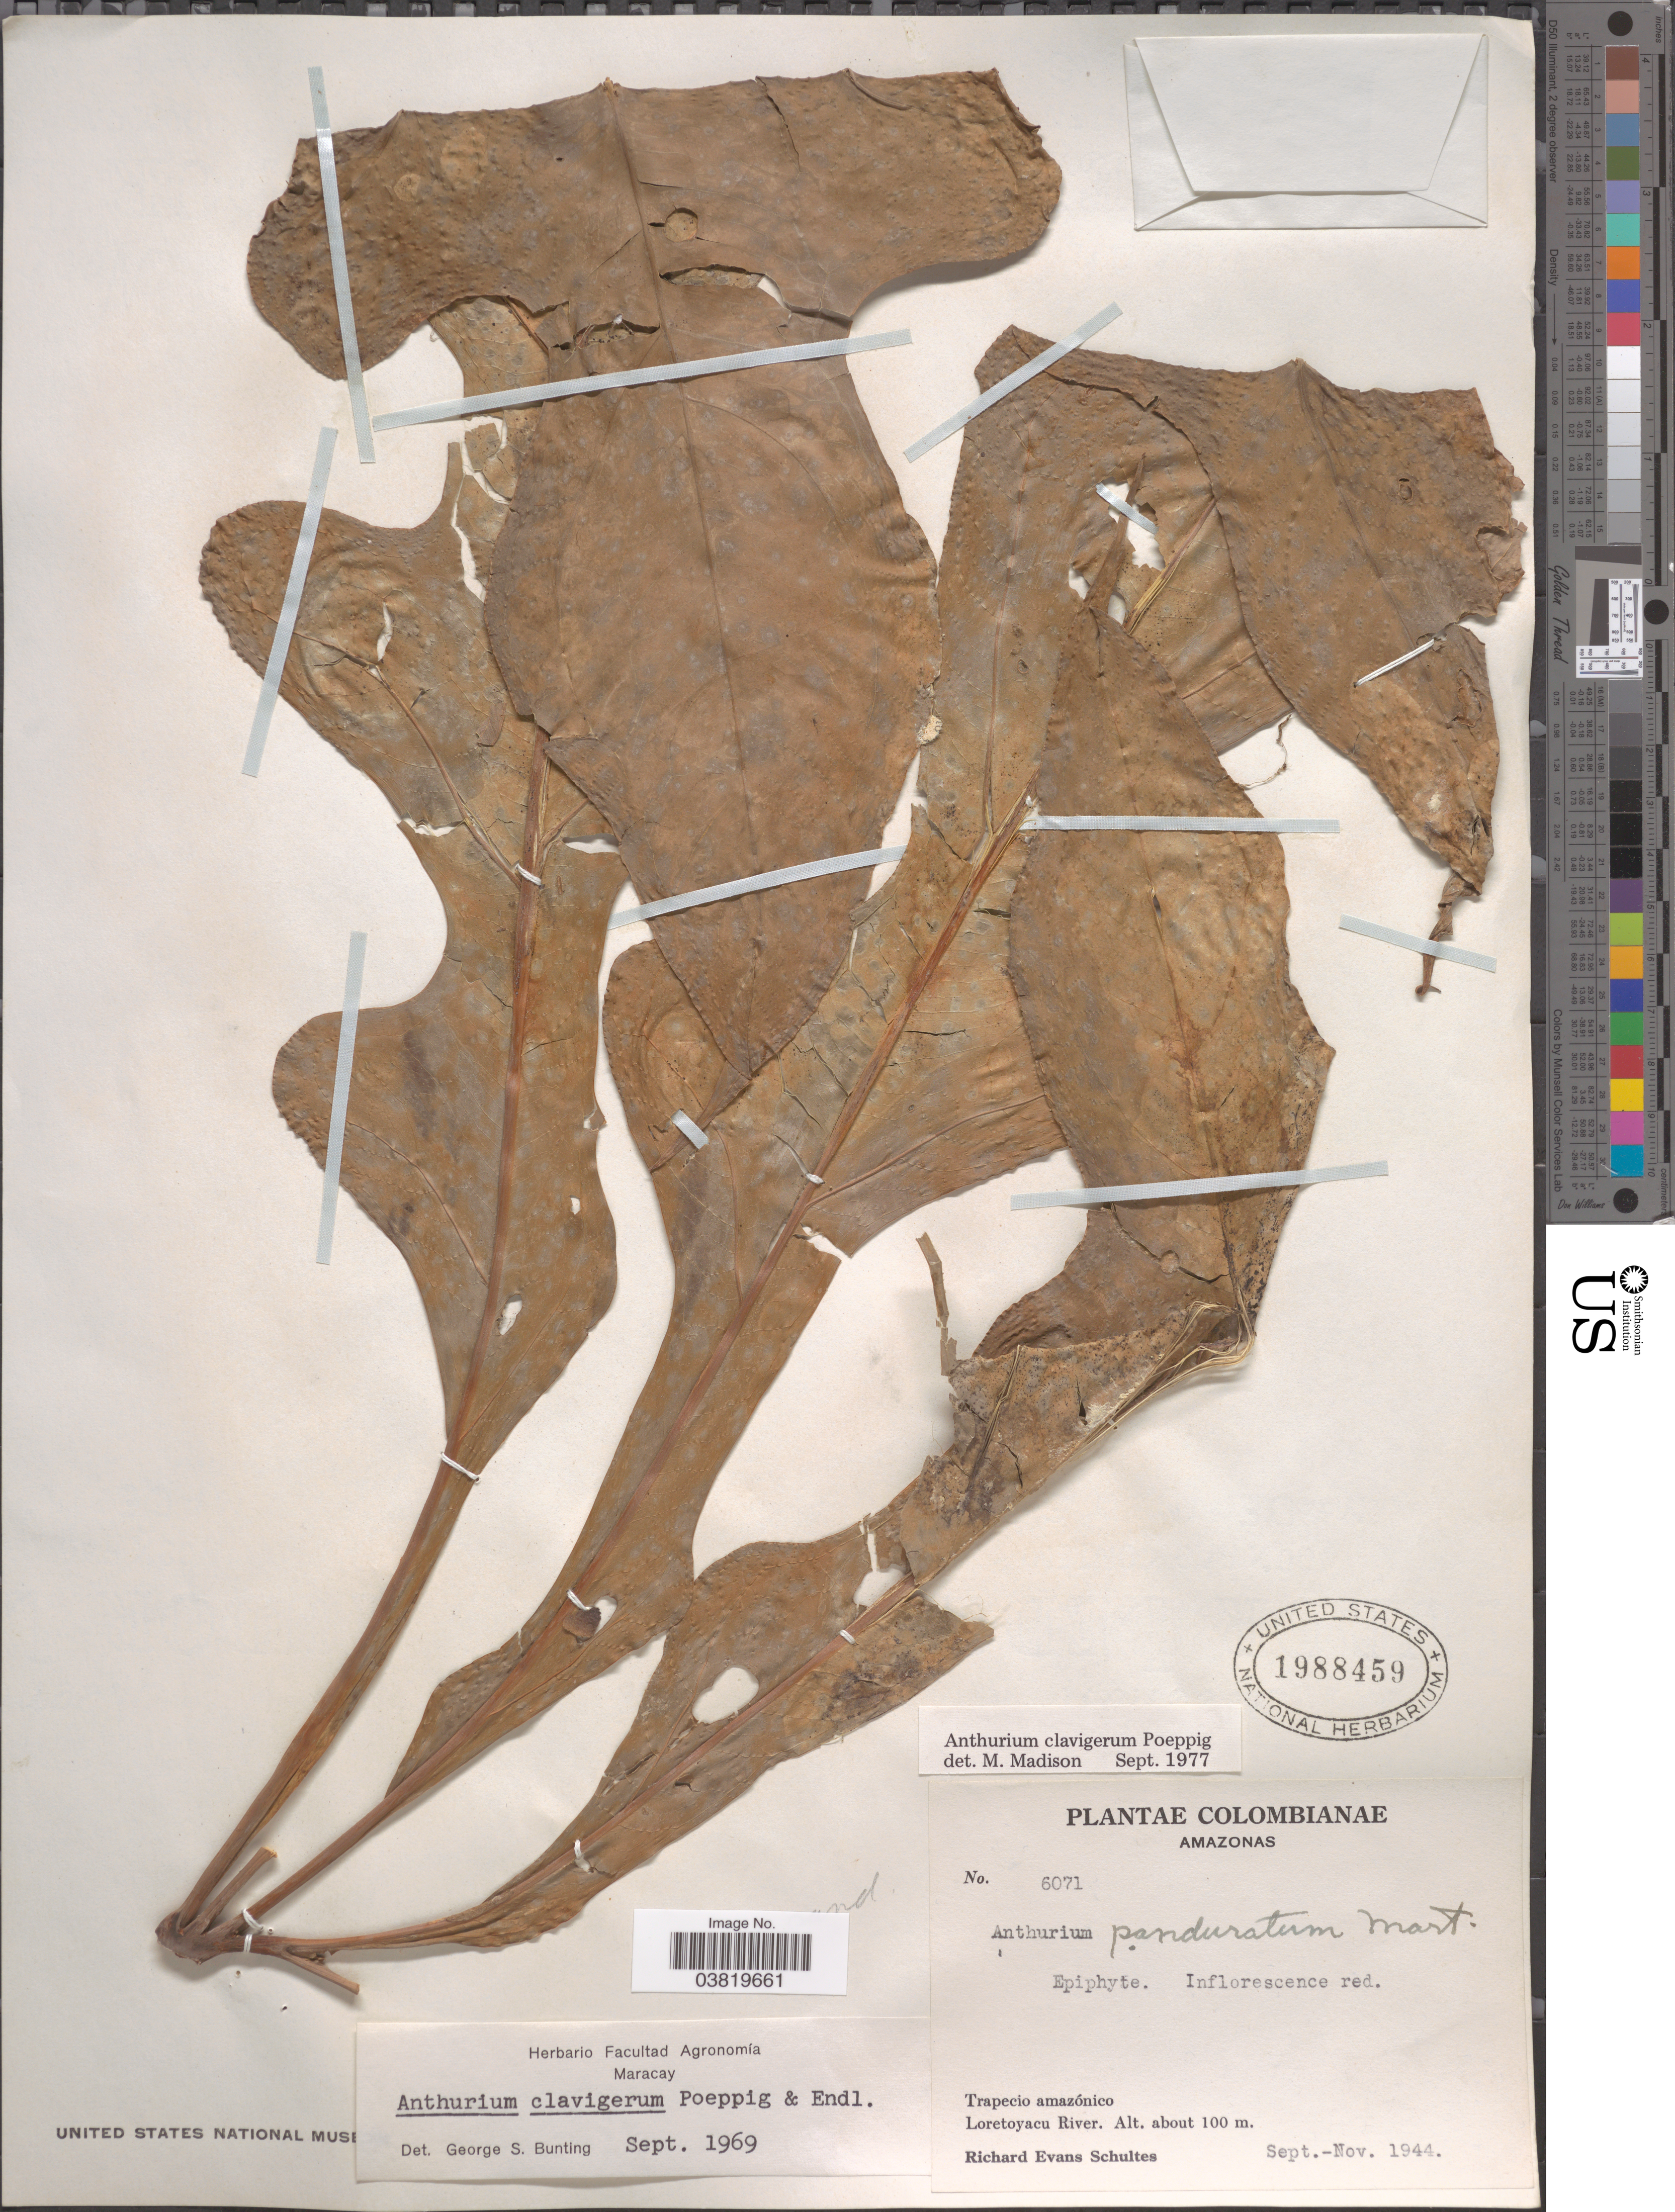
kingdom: Plantae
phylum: Tracheophyta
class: Liliopsida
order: Alismatales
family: Araceae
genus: Anthurium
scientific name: Anthurium clavigerum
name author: Poepp. & Endl.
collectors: R. E. Schultes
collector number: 6071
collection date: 1944-09/1944-11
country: Colombia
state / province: Amazônas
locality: Trapecio amazónico. Loretoyacu River.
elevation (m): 100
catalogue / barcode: US 1988459